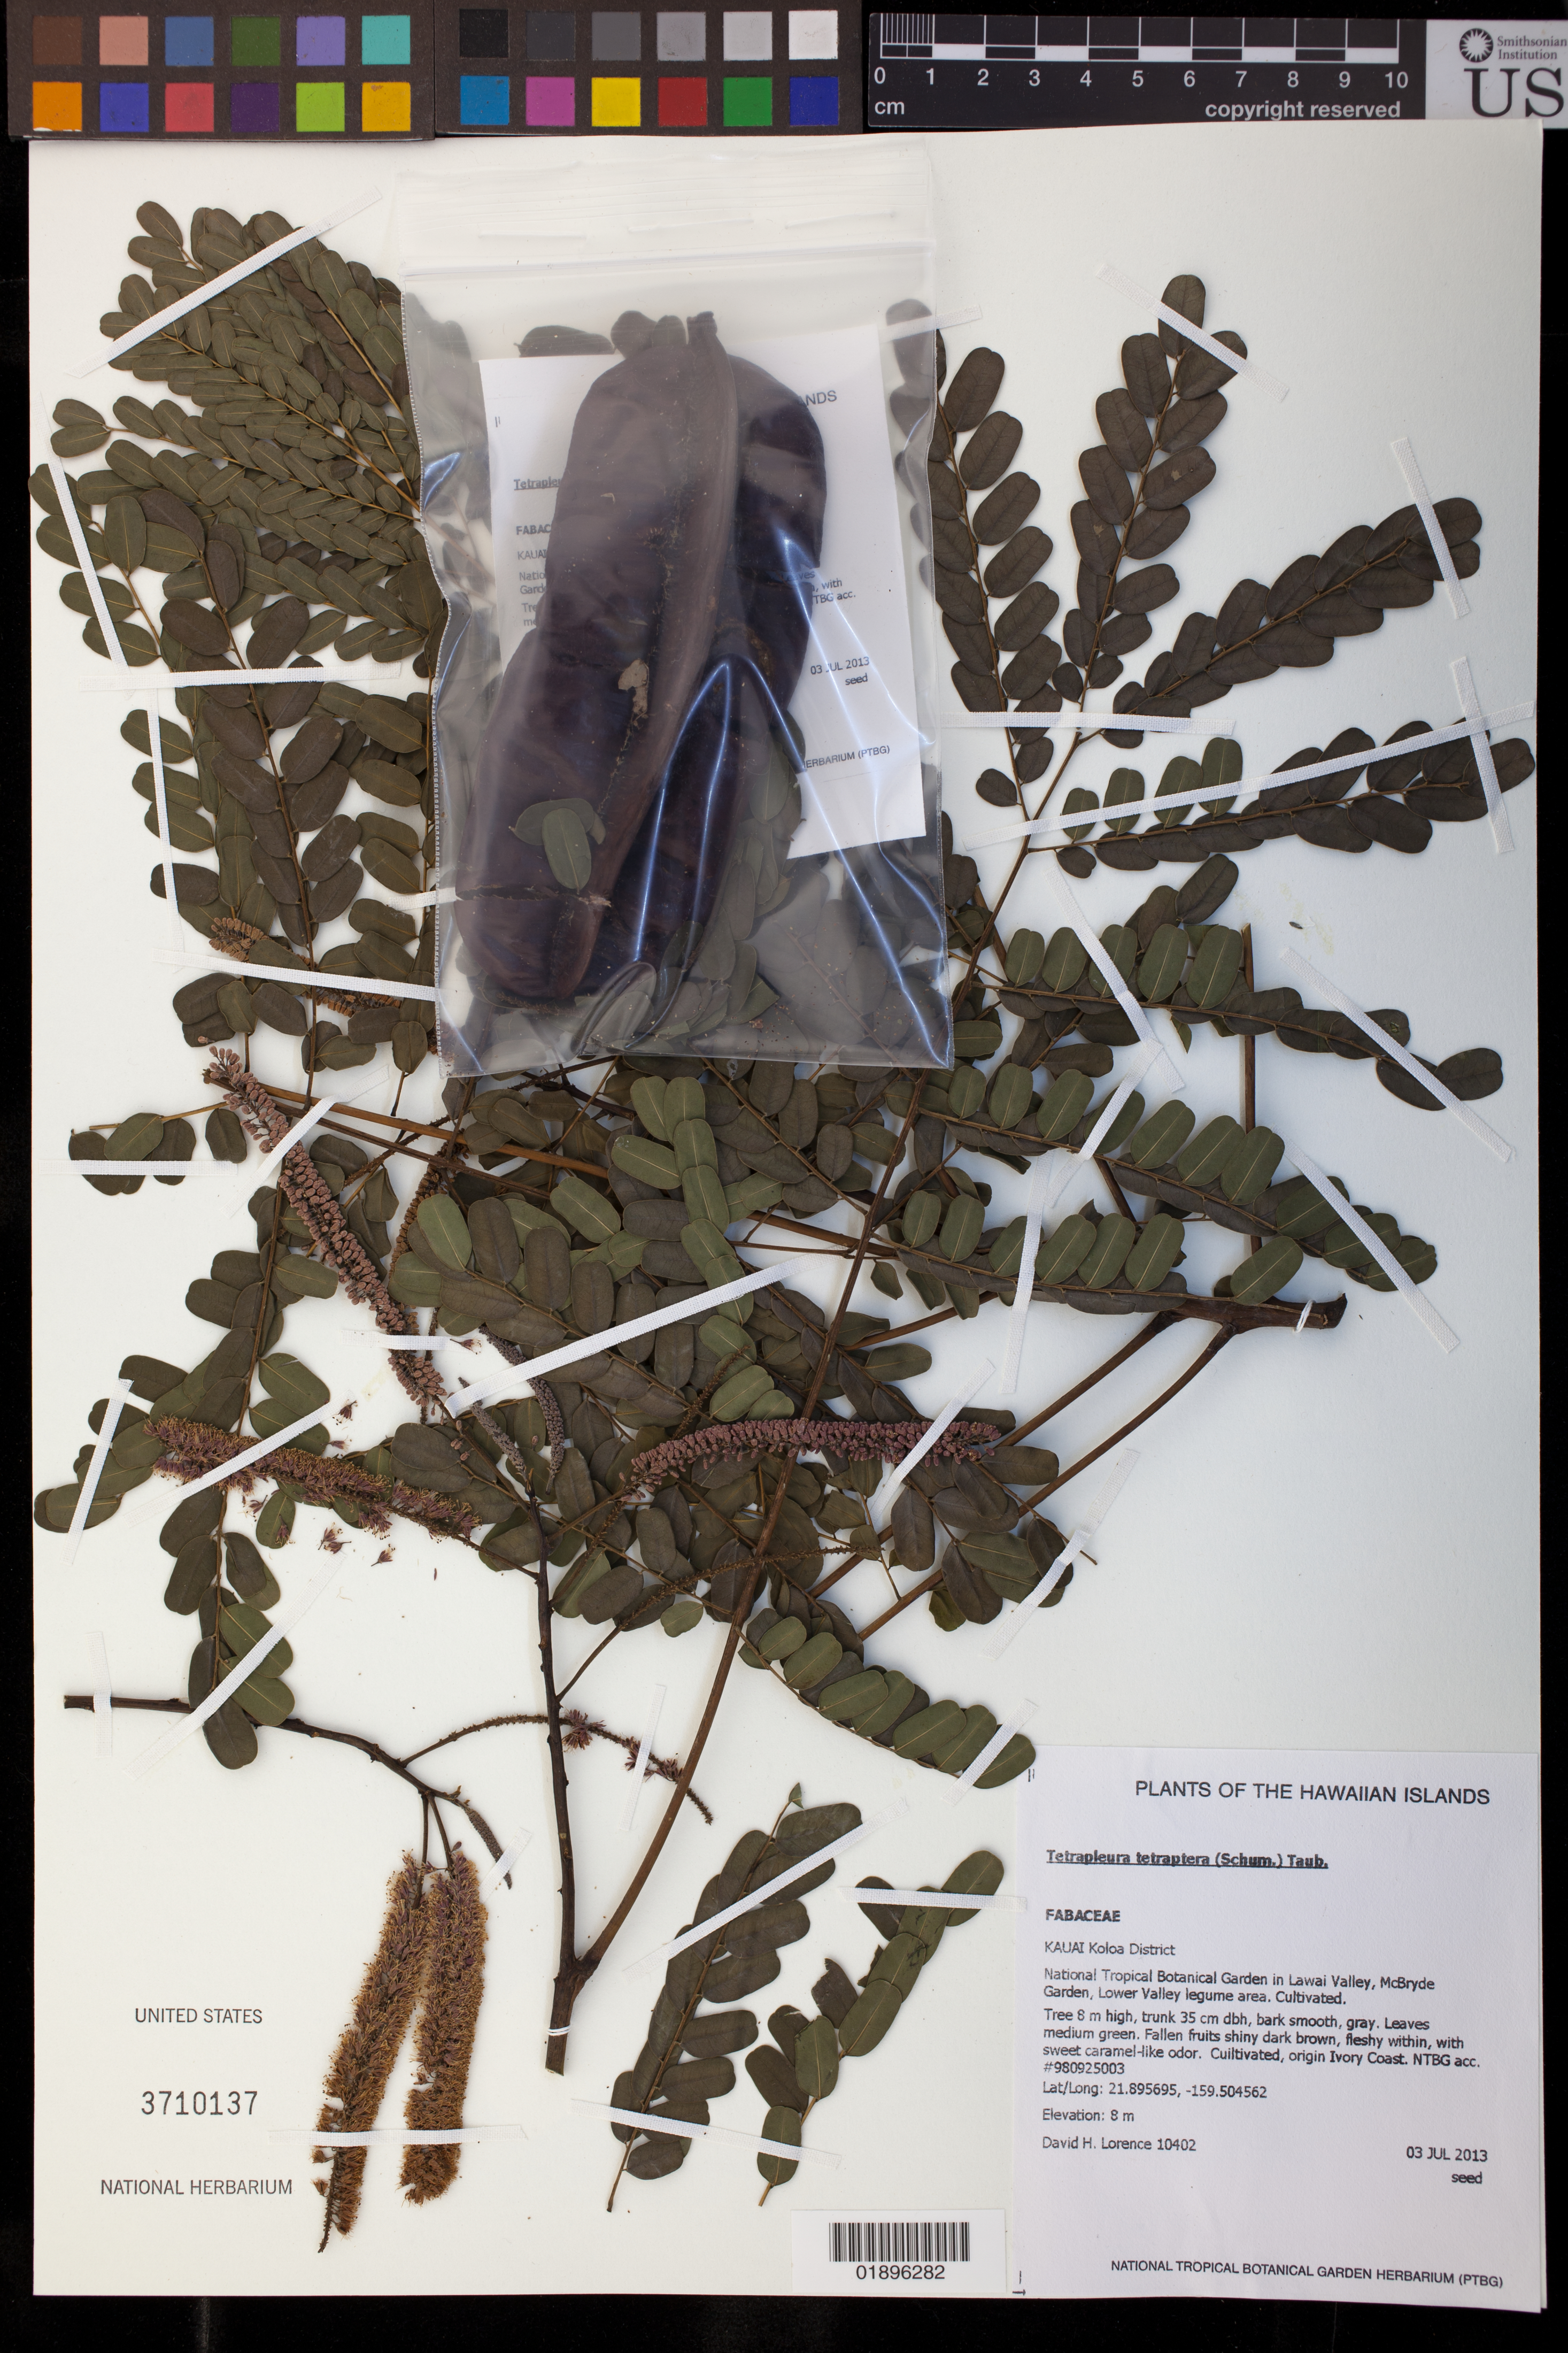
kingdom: Plantae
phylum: Tracheophyta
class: Magnoliopsida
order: Fabales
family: Fabaceae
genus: Tetrapleura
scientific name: Tetrapleura tetraptera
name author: Taub.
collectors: D. Lorence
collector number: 10402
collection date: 2013-07-03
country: United States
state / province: Hawaii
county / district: Kauai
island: Kaua'i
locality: Koloa District, National Tropical Botanical Garden in Lawai Valley, McBryde Garden, Lower Valley legume area.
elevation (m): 8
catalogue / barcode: US 3710137